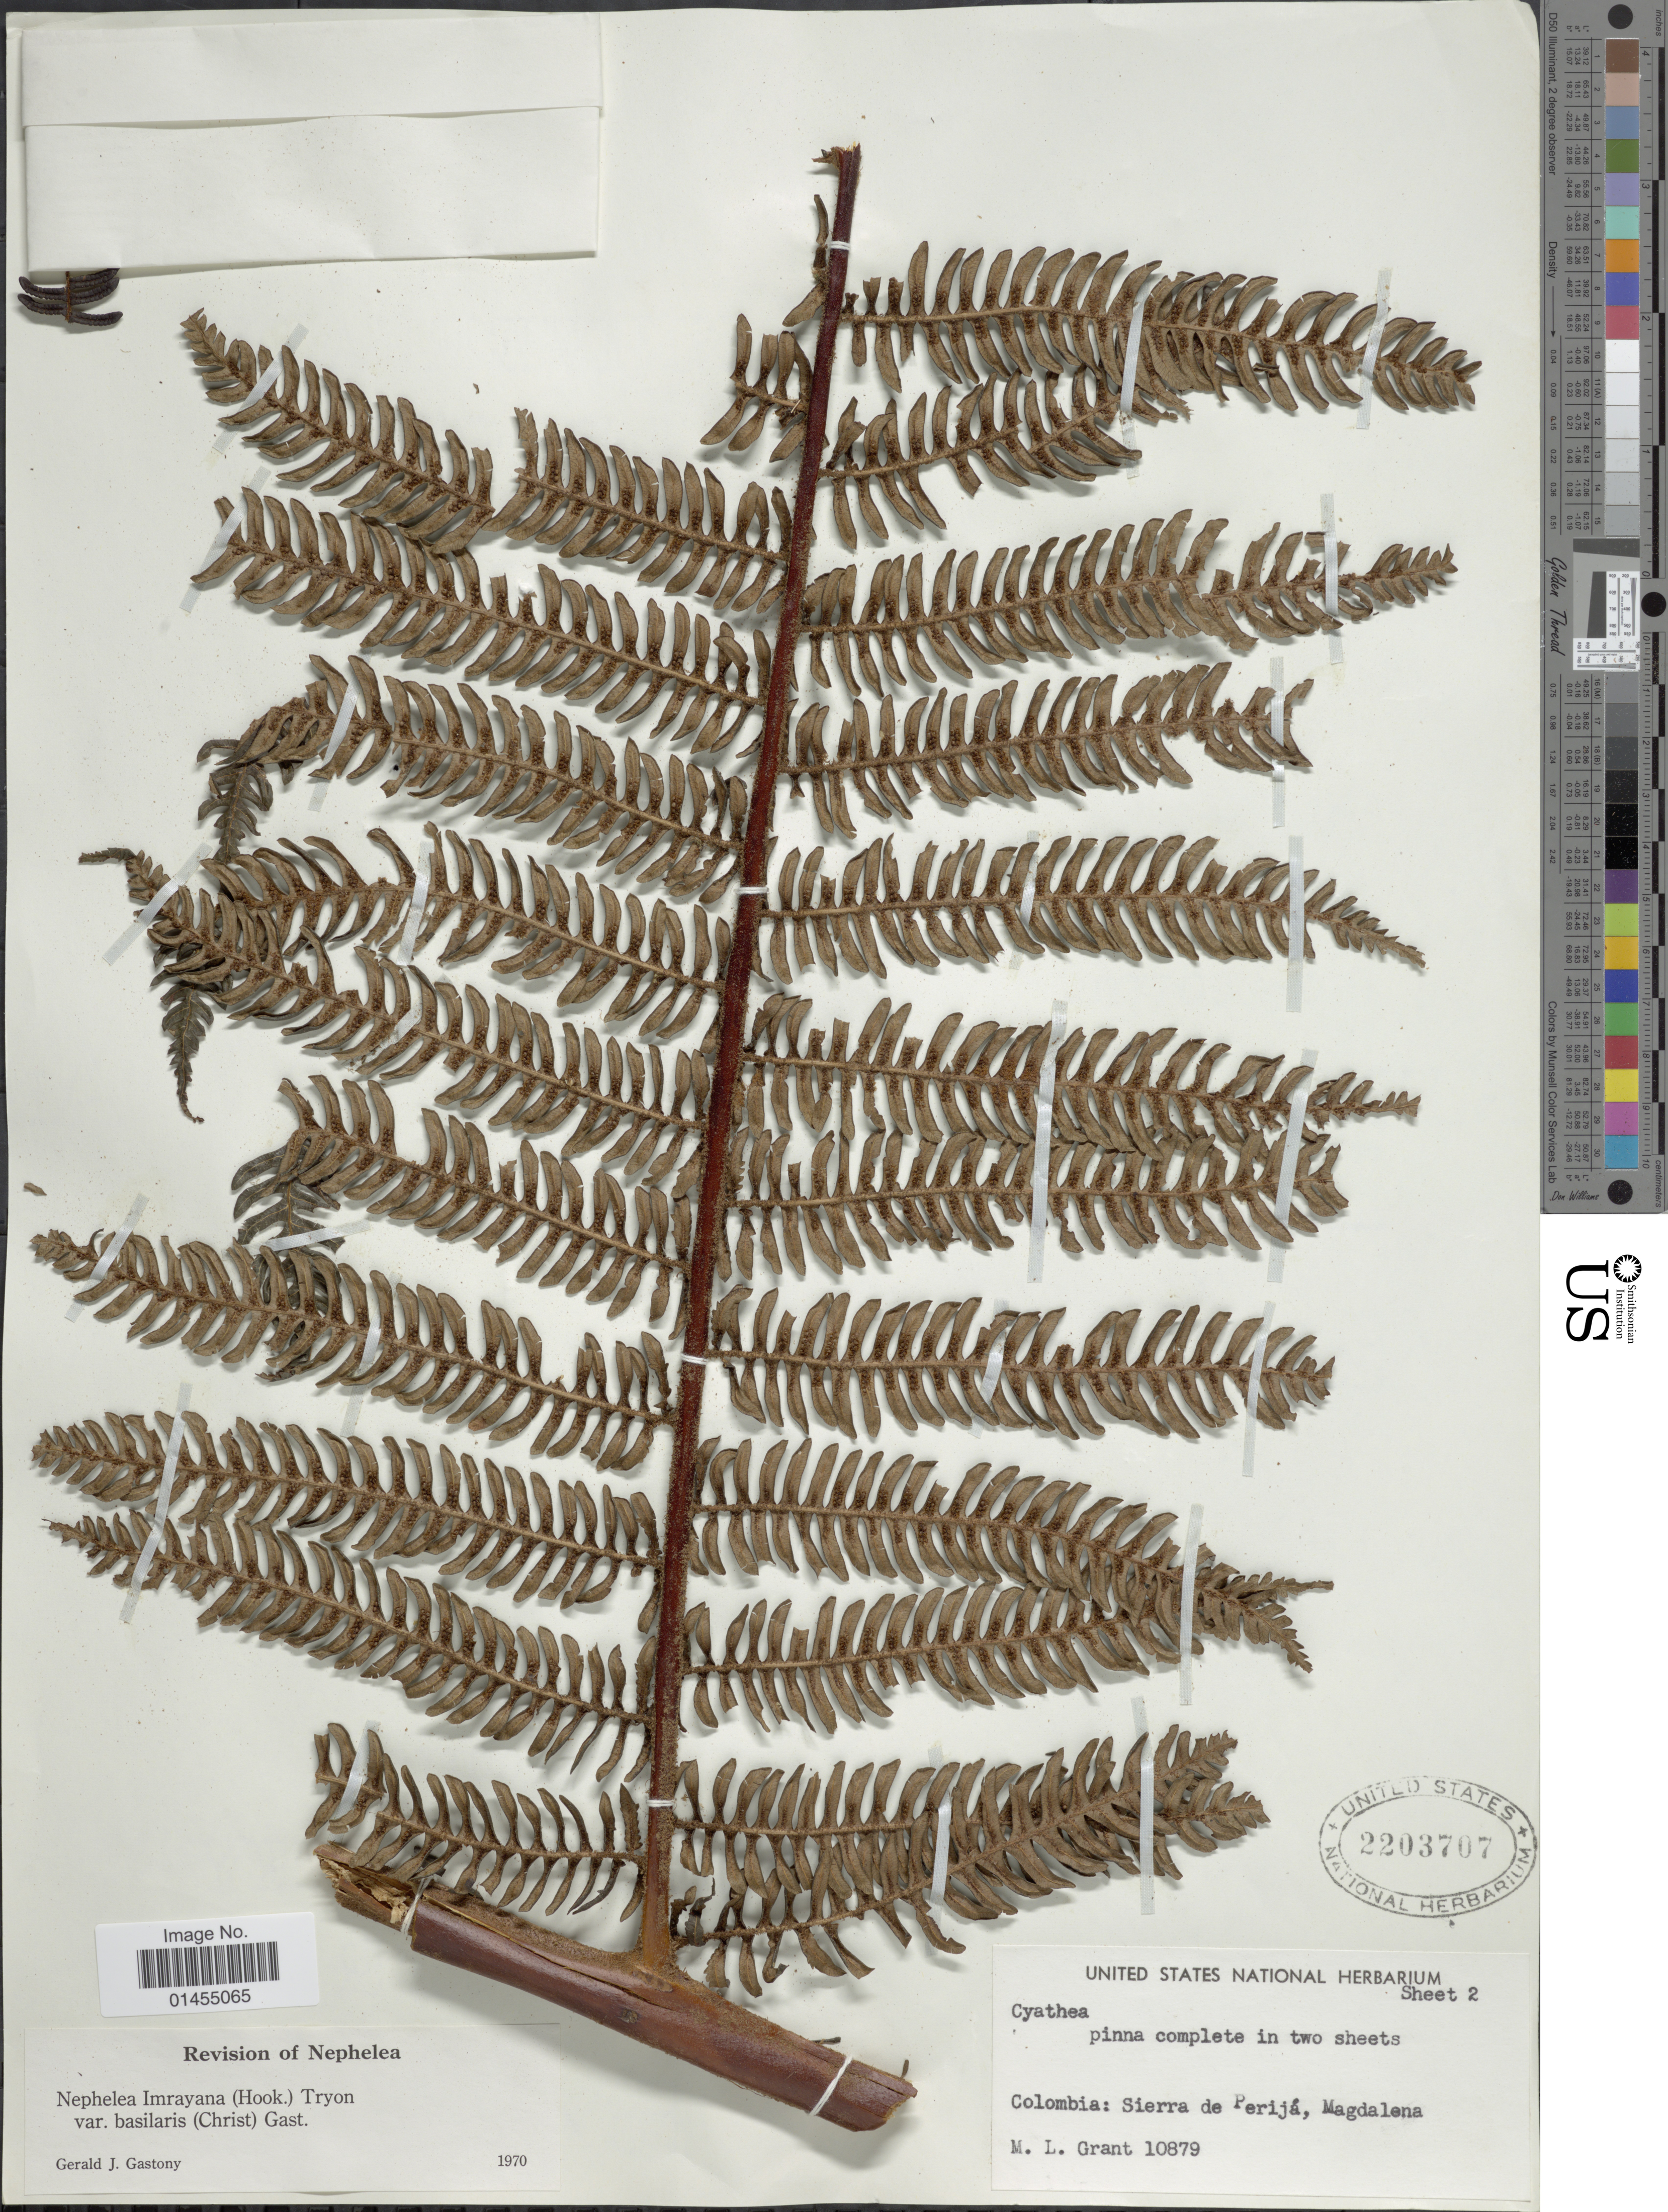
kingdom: Plantae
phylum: Tracheophyta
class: Polypodiopsida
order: Cyatheales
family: Cyatheaceae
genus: Alsophila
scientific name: Alsophila imrayana var. basilaris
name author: (Christ) Lellinger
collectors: M. L. Grant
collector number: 10879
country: Colombia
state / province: Magdalena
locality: Sierra de Perijá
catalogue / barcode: US 2203707